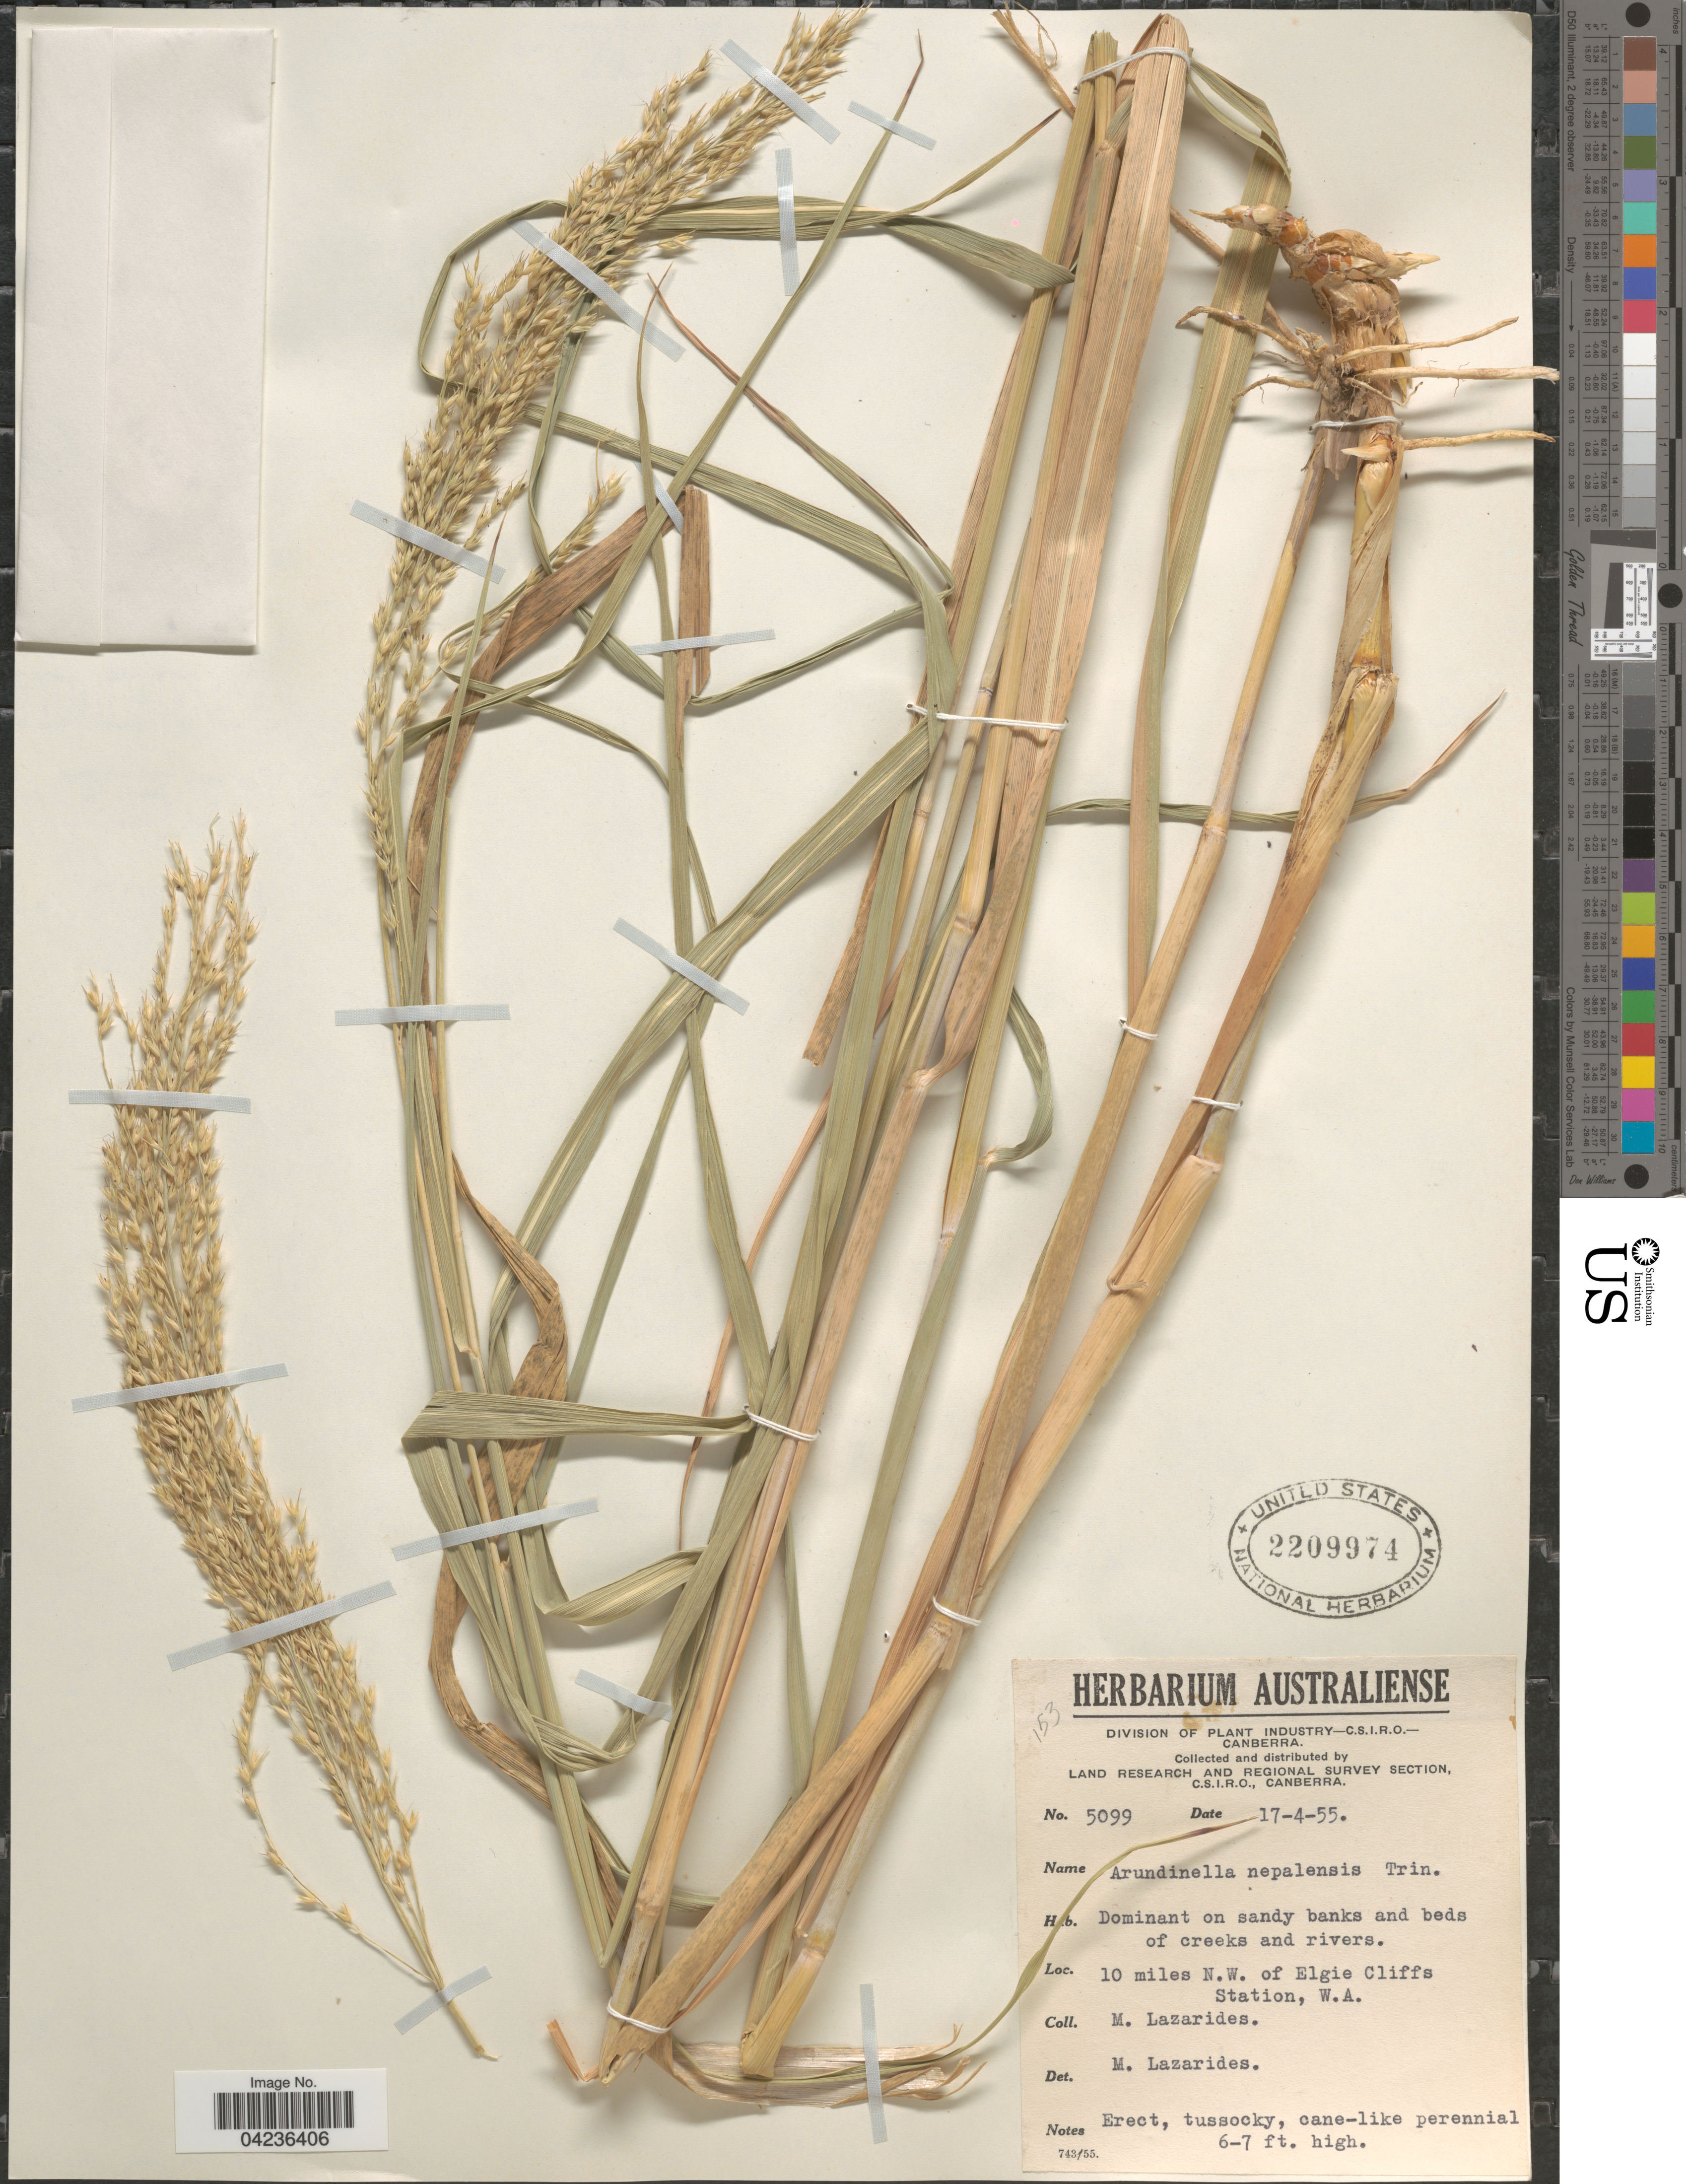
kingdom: Plantae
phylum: Tracheophyta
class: Liliopsida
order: Poales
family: Poaceae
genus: Arundinella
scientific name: Arundinella nepalensis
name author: Trin.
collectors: M. Lazarides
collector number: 5099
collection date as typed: Transcribed d/m/y: 17/4/55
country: Australia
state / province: Western Australia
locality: Land Research and Regional Survey Section. Dominant on sandy banks and beds of creeks and rivers. 10 miles N.W. of Elgie Cliffs Station.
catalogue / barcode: US 2209974